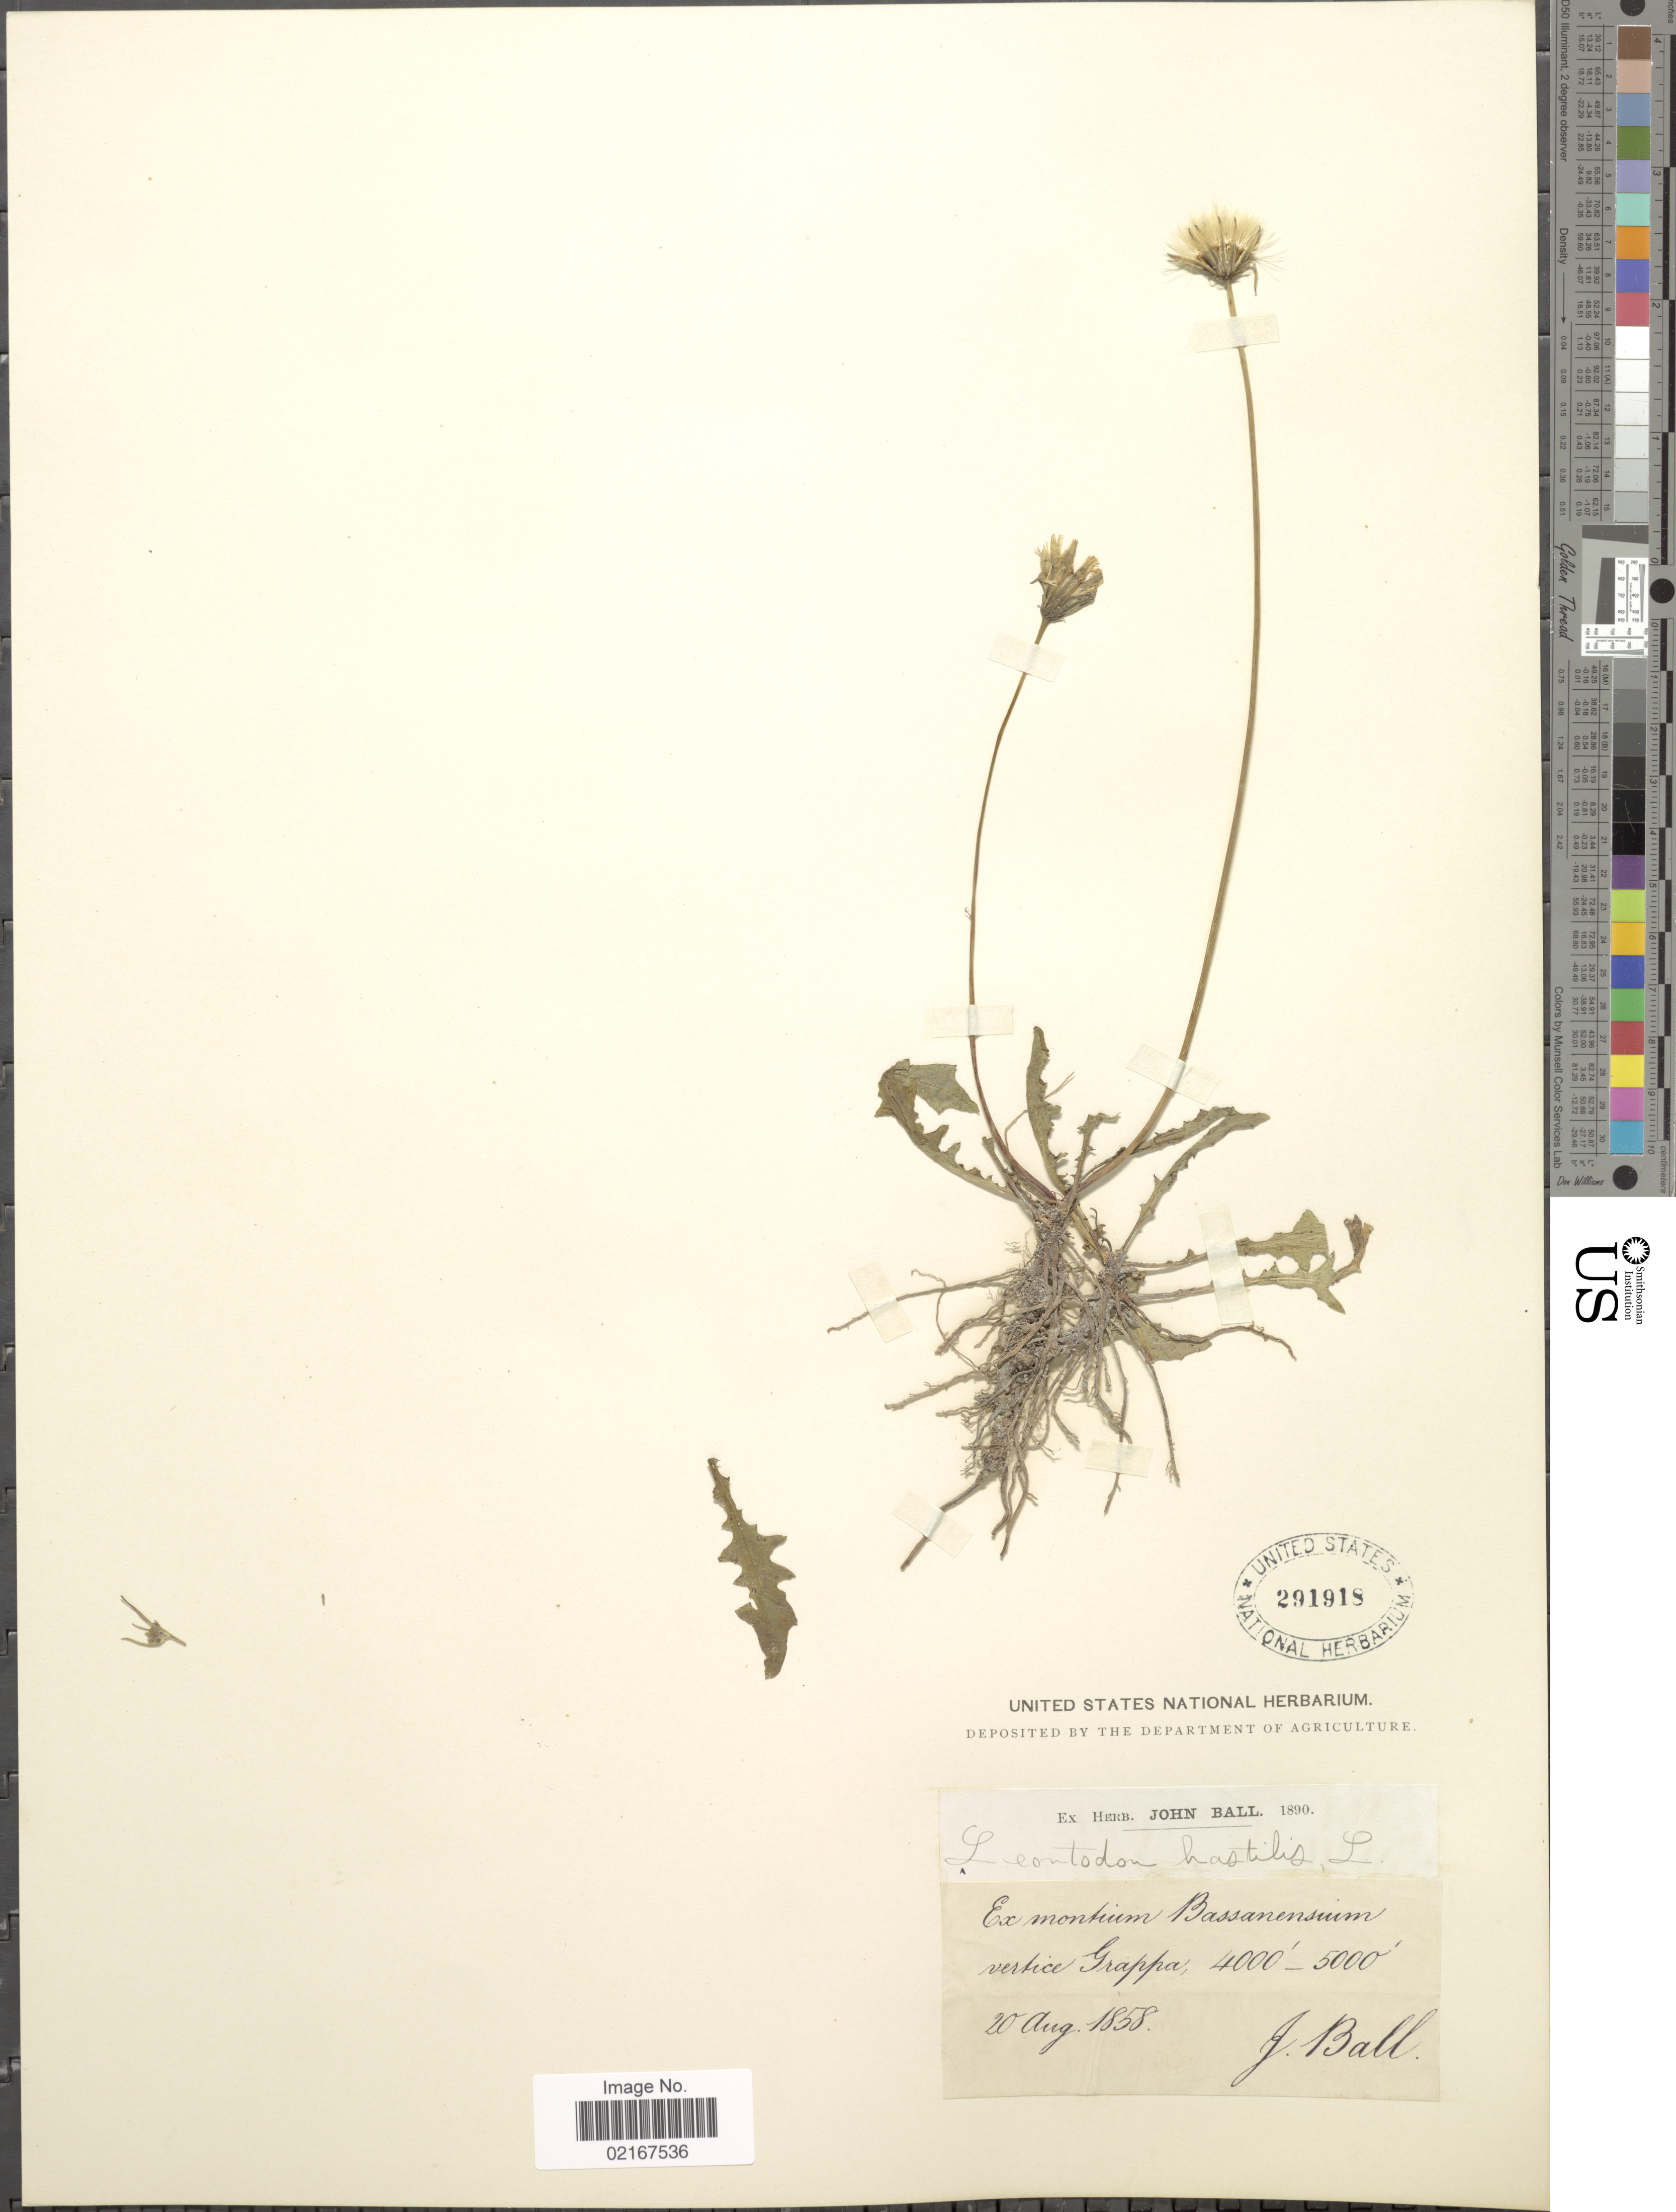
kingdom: Plantae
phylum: Tracheophyta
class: Magnoliopsida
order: Asterales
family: Asteraceae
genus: Leontodon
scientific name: Leontodon hispidus subsp. hastilis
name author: (L.) Pawlowska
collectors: J. Ball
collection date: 1858-08-20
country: Italy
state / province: Veneto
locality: Montium Bassanensium, vertice Grappa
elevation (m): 1219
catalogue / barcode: US 291918